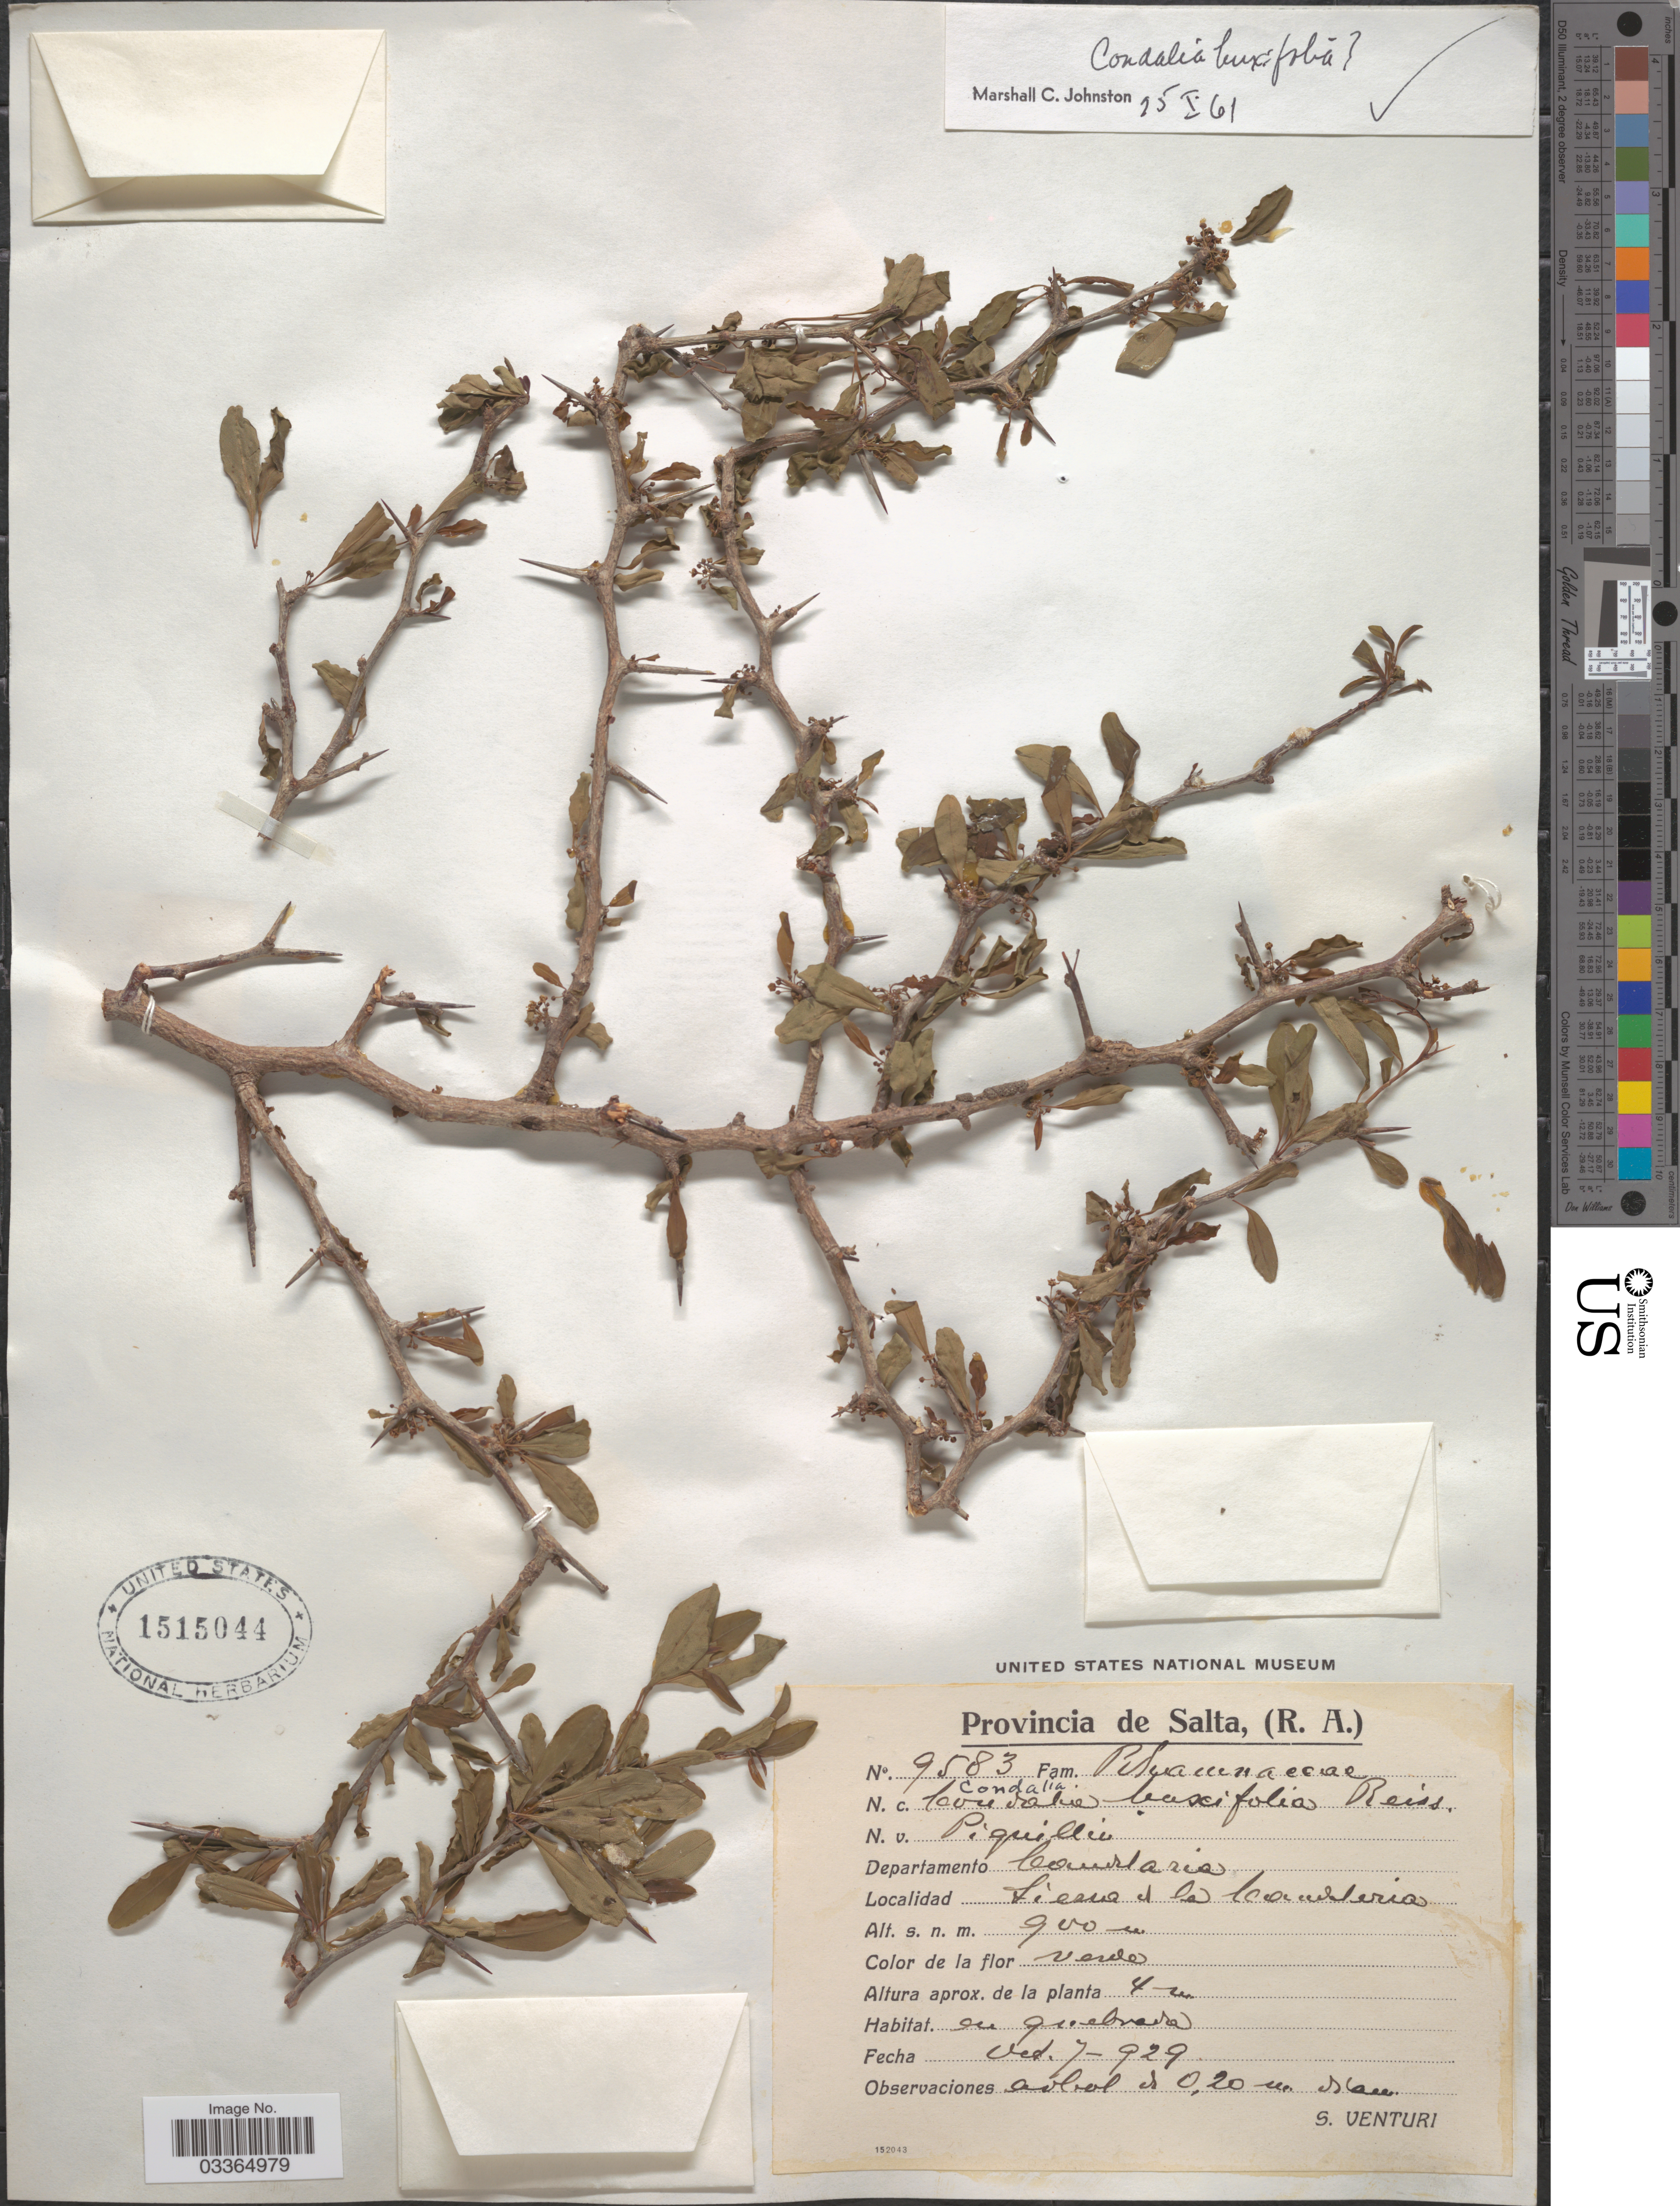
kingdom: Plantae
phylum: Tracheophyta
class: Magnoliopsida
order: Rosales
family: Rhamnaceae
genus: Condalia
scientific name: Condalia buxifolia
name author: Reissek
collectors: S. Venturi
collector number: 9583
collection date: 1929-10-07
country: Argentina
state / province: Salta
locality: Departamento Candelaria, Sierra de la Candelaria.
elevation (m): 900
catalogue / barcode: US 1515044